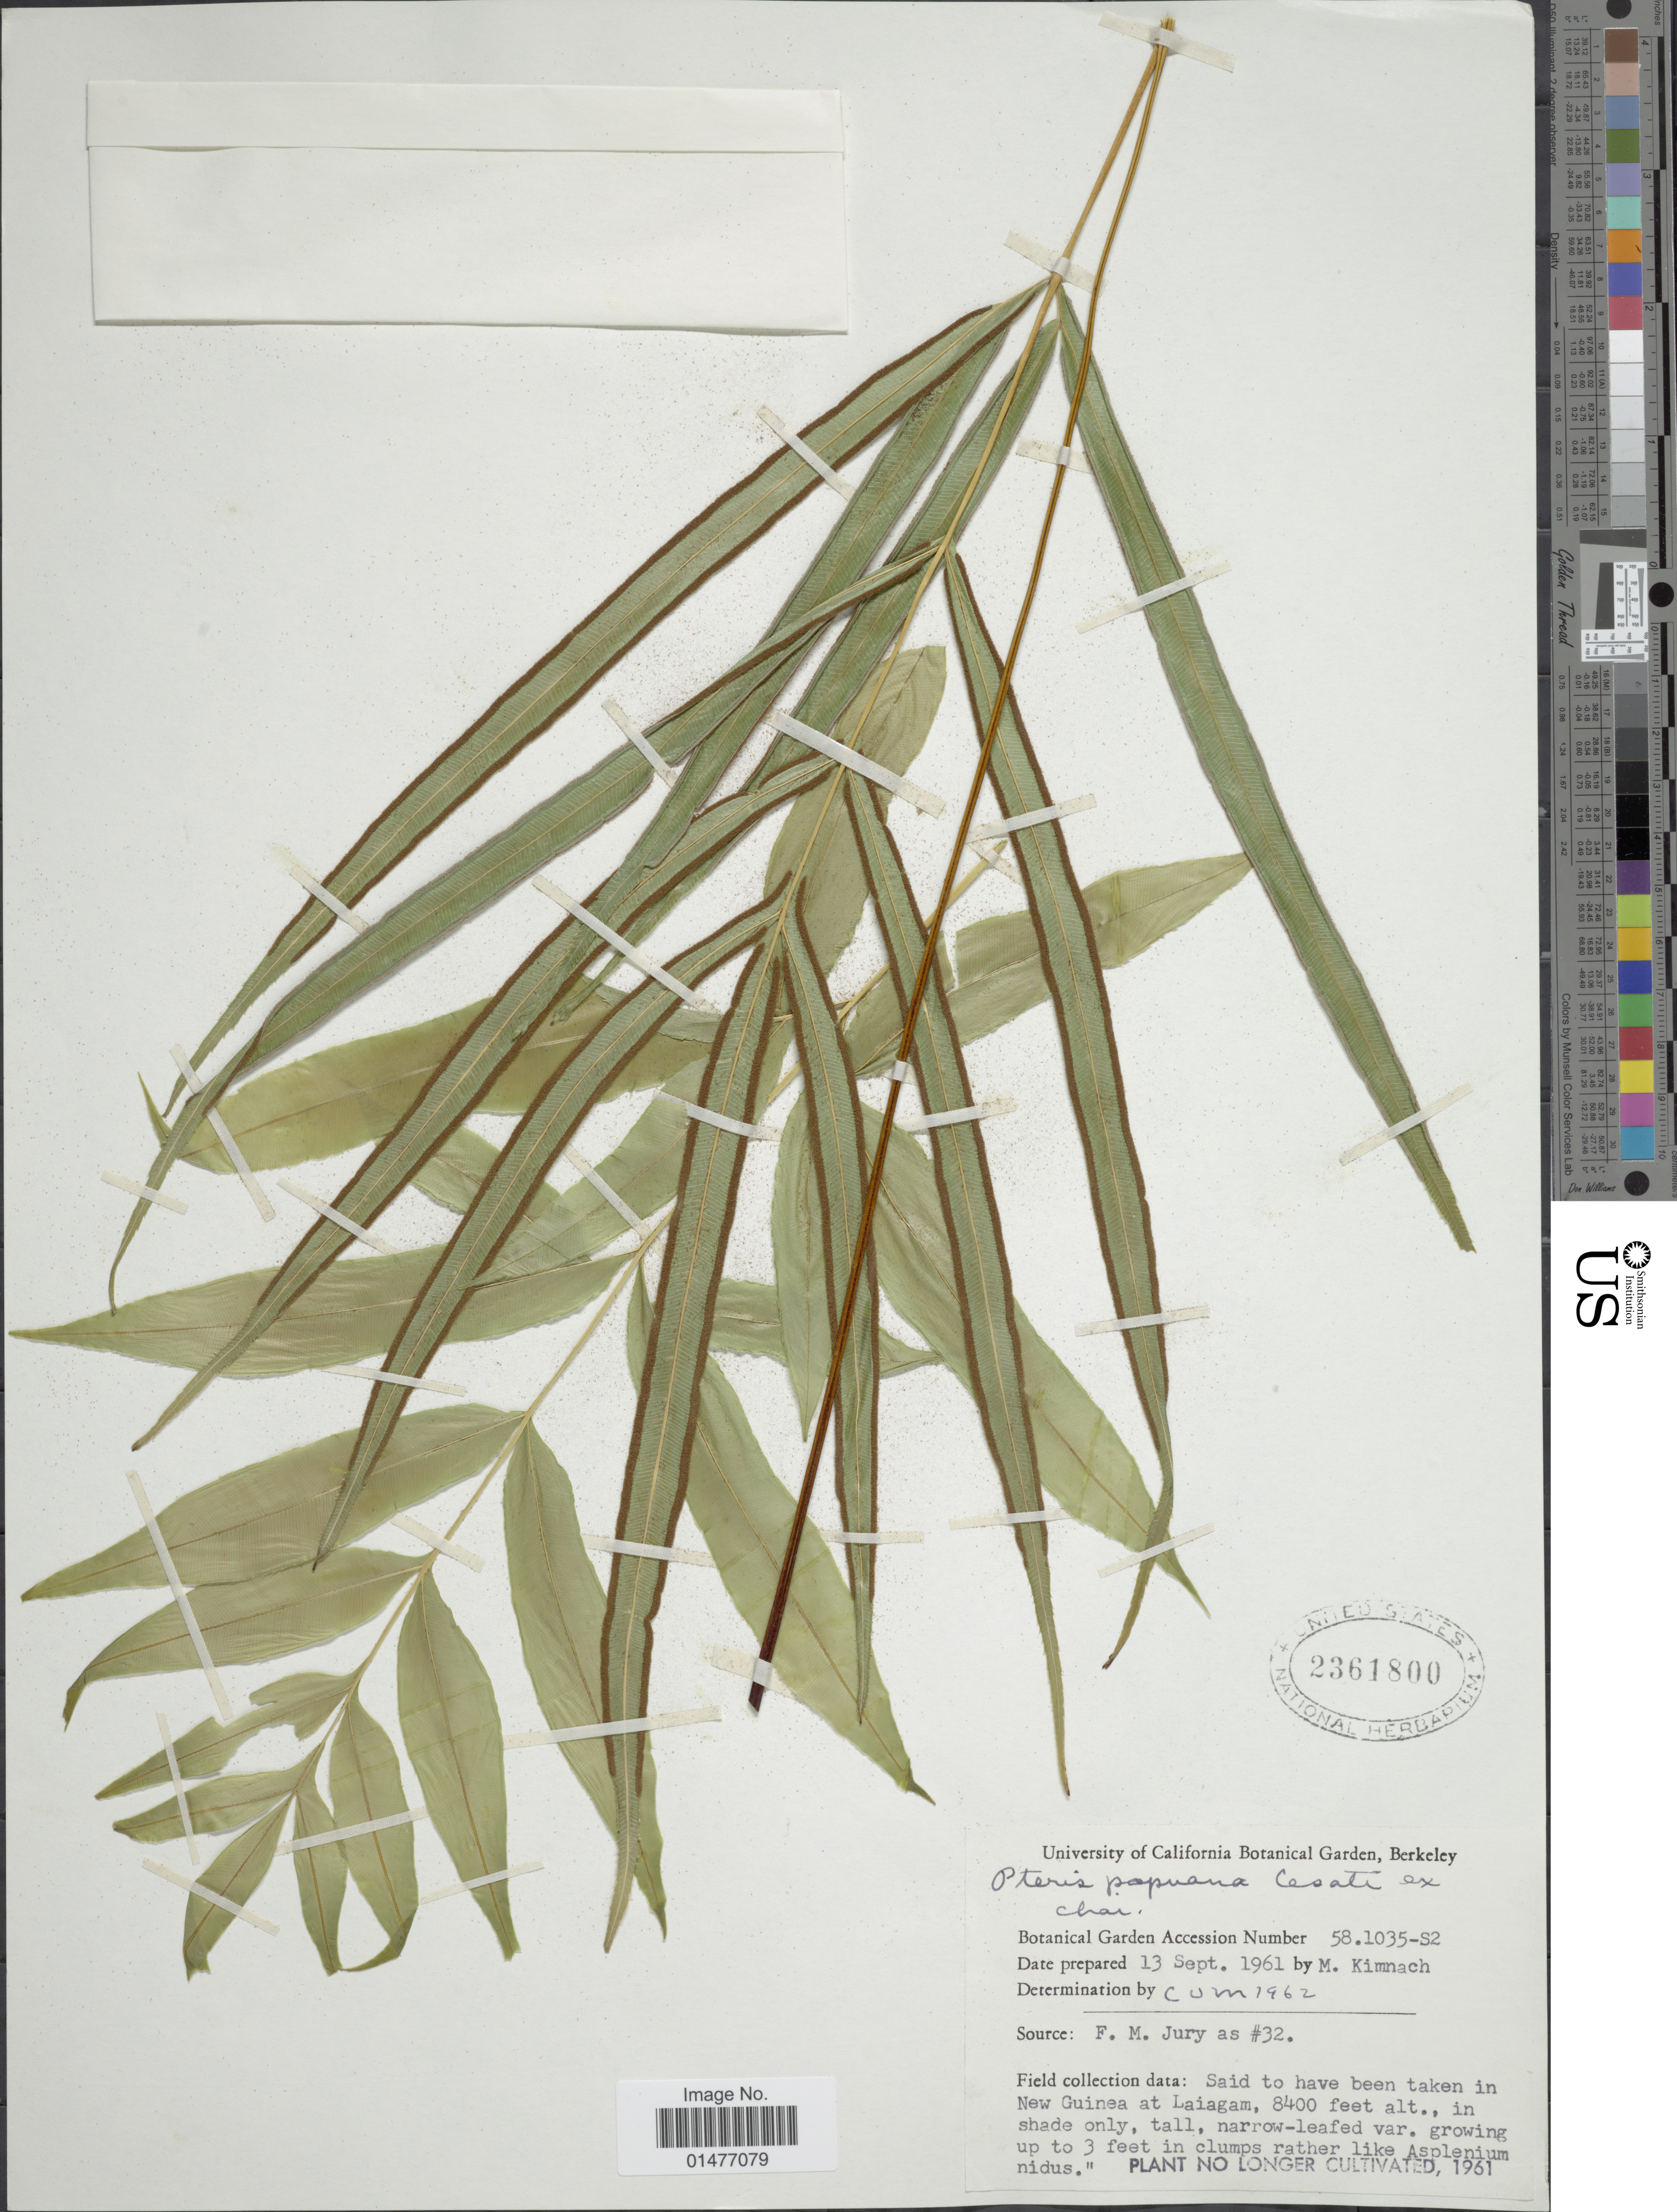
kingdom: Plantae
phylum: Tracheophyta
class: Polypodiopsida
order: Polypodiales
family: Pteridaceae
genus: Pteris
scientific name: Pteris papuana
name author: Ces.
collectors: M. W. Kimnach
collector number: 58.1035-s2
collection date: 1961-09-13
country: Papua New Guinea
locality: Source: F. M. Jury as #32, field collection data: said to have been taken in New Guinea at Laiagam, in shade only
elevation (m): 2560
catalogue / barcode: US 2361800